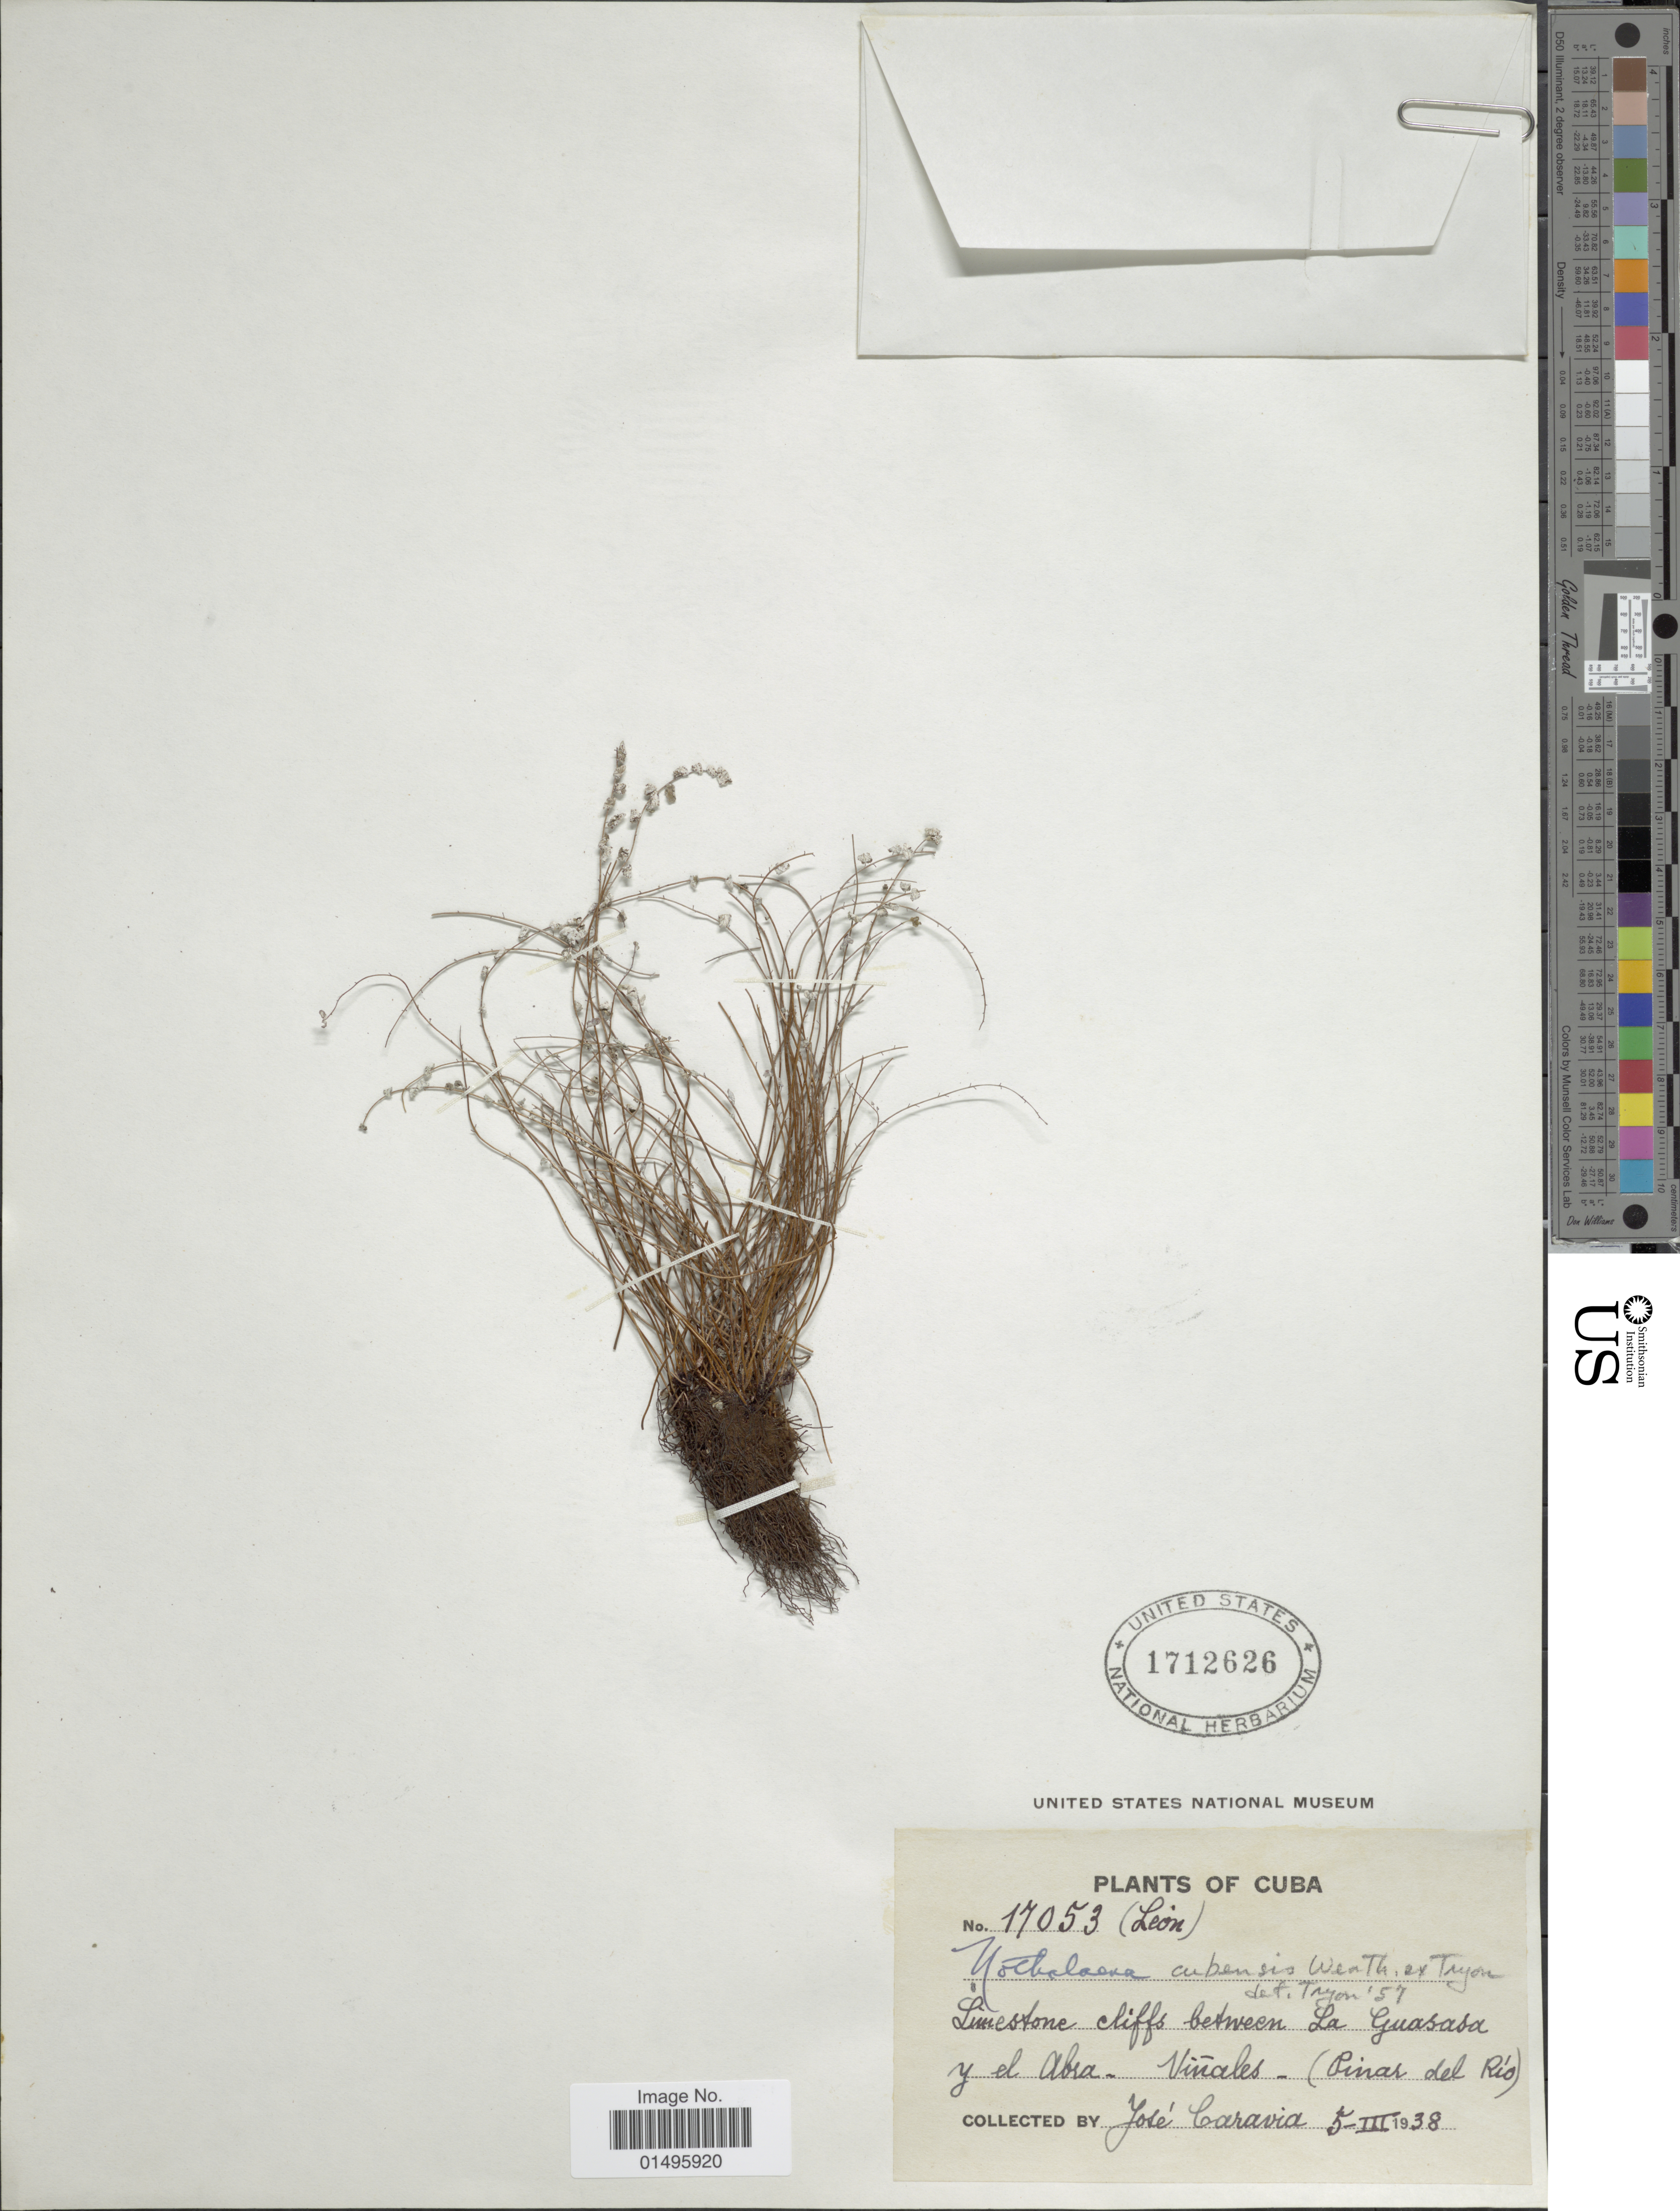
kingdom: Plantae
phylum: Tracheophyta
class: Polypodiopsida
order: Polypodiales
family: Pteridaceae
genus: Notholaena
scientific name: Notholaena cubensis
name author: Weath. ex A.F. Tryon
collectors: J. Caravia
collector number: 17053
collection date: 1938-03-05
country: Cuba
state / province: Pinar del Río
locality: Cuba, limestone cliffs between La Guasasa y el Abra, Vinales.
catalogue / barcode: US 1712626